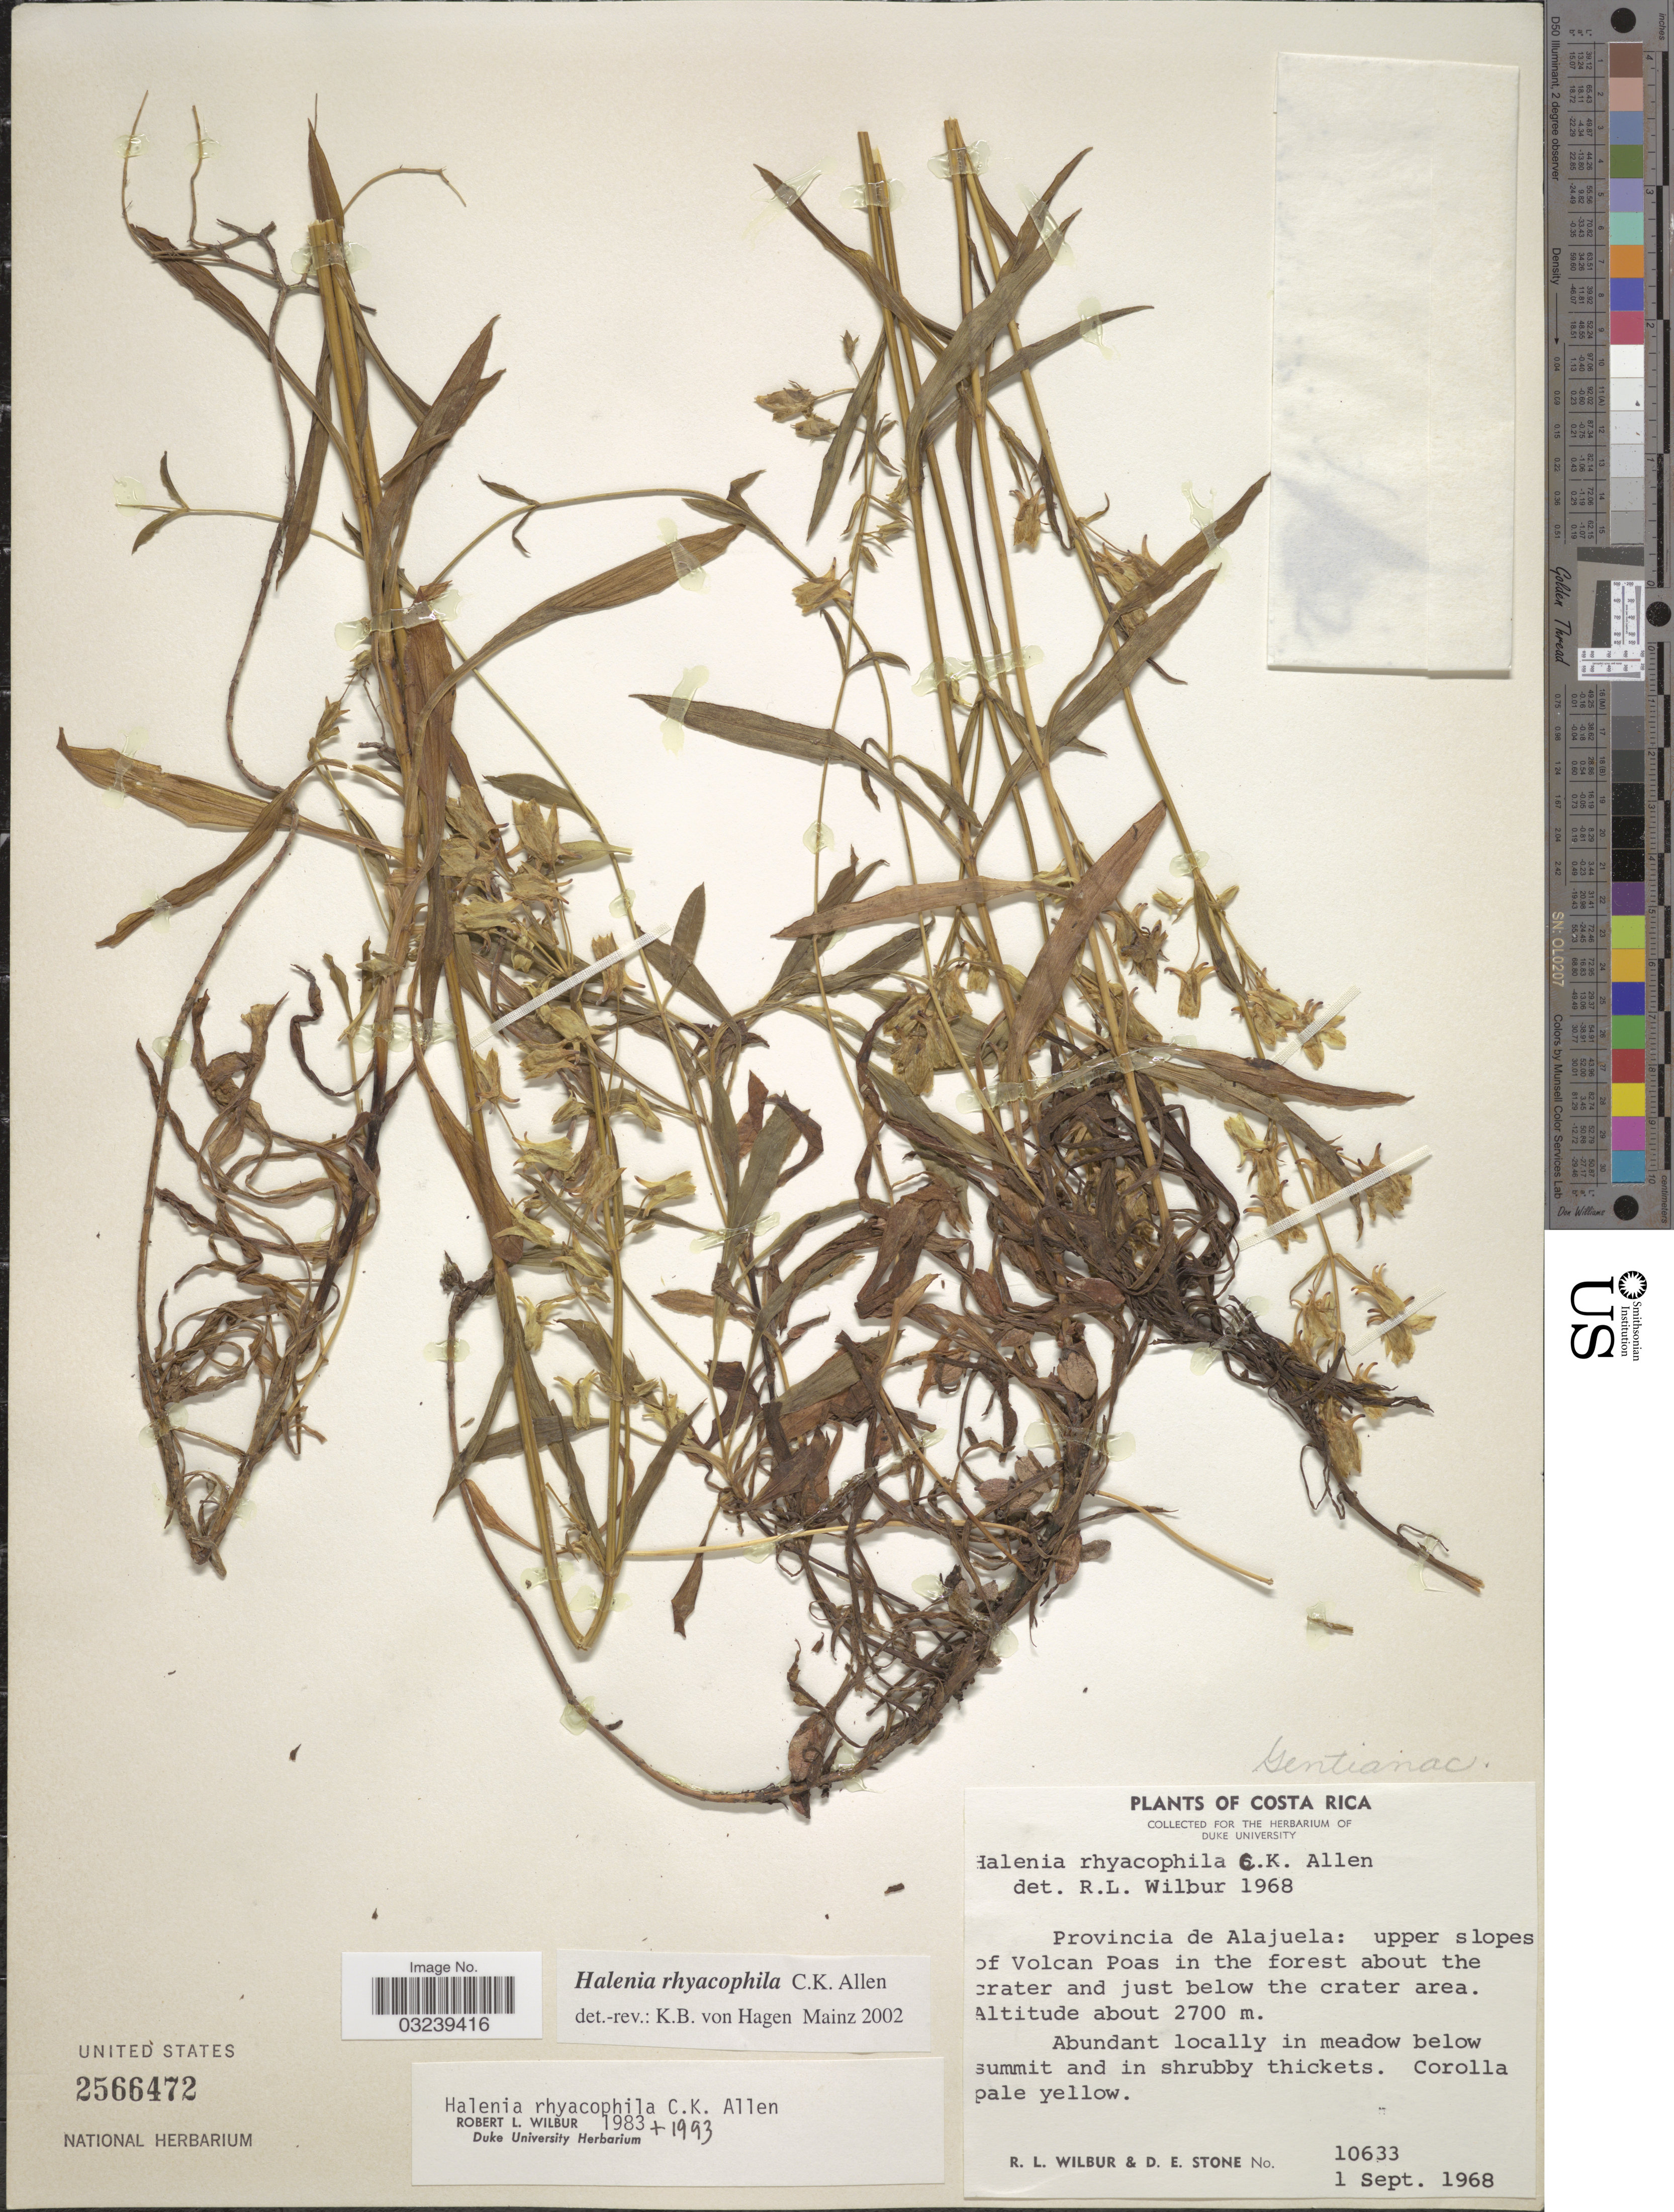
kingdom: Plantae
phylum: Tracheophyta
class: Magnoliopsida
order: Gentianales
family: Gentianaceae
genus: Halenia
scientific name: Halenia rhyacophila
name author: C.K. Allen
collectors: R. L. Wilbur & D. E. Stone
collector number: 10633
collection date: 1968-09-01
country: Costa Rica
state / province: Alajuela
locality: Upper slopes of Volcan Poas in the forest about the crater and just below the crater area.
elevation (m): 2700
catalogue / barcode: US 2566472